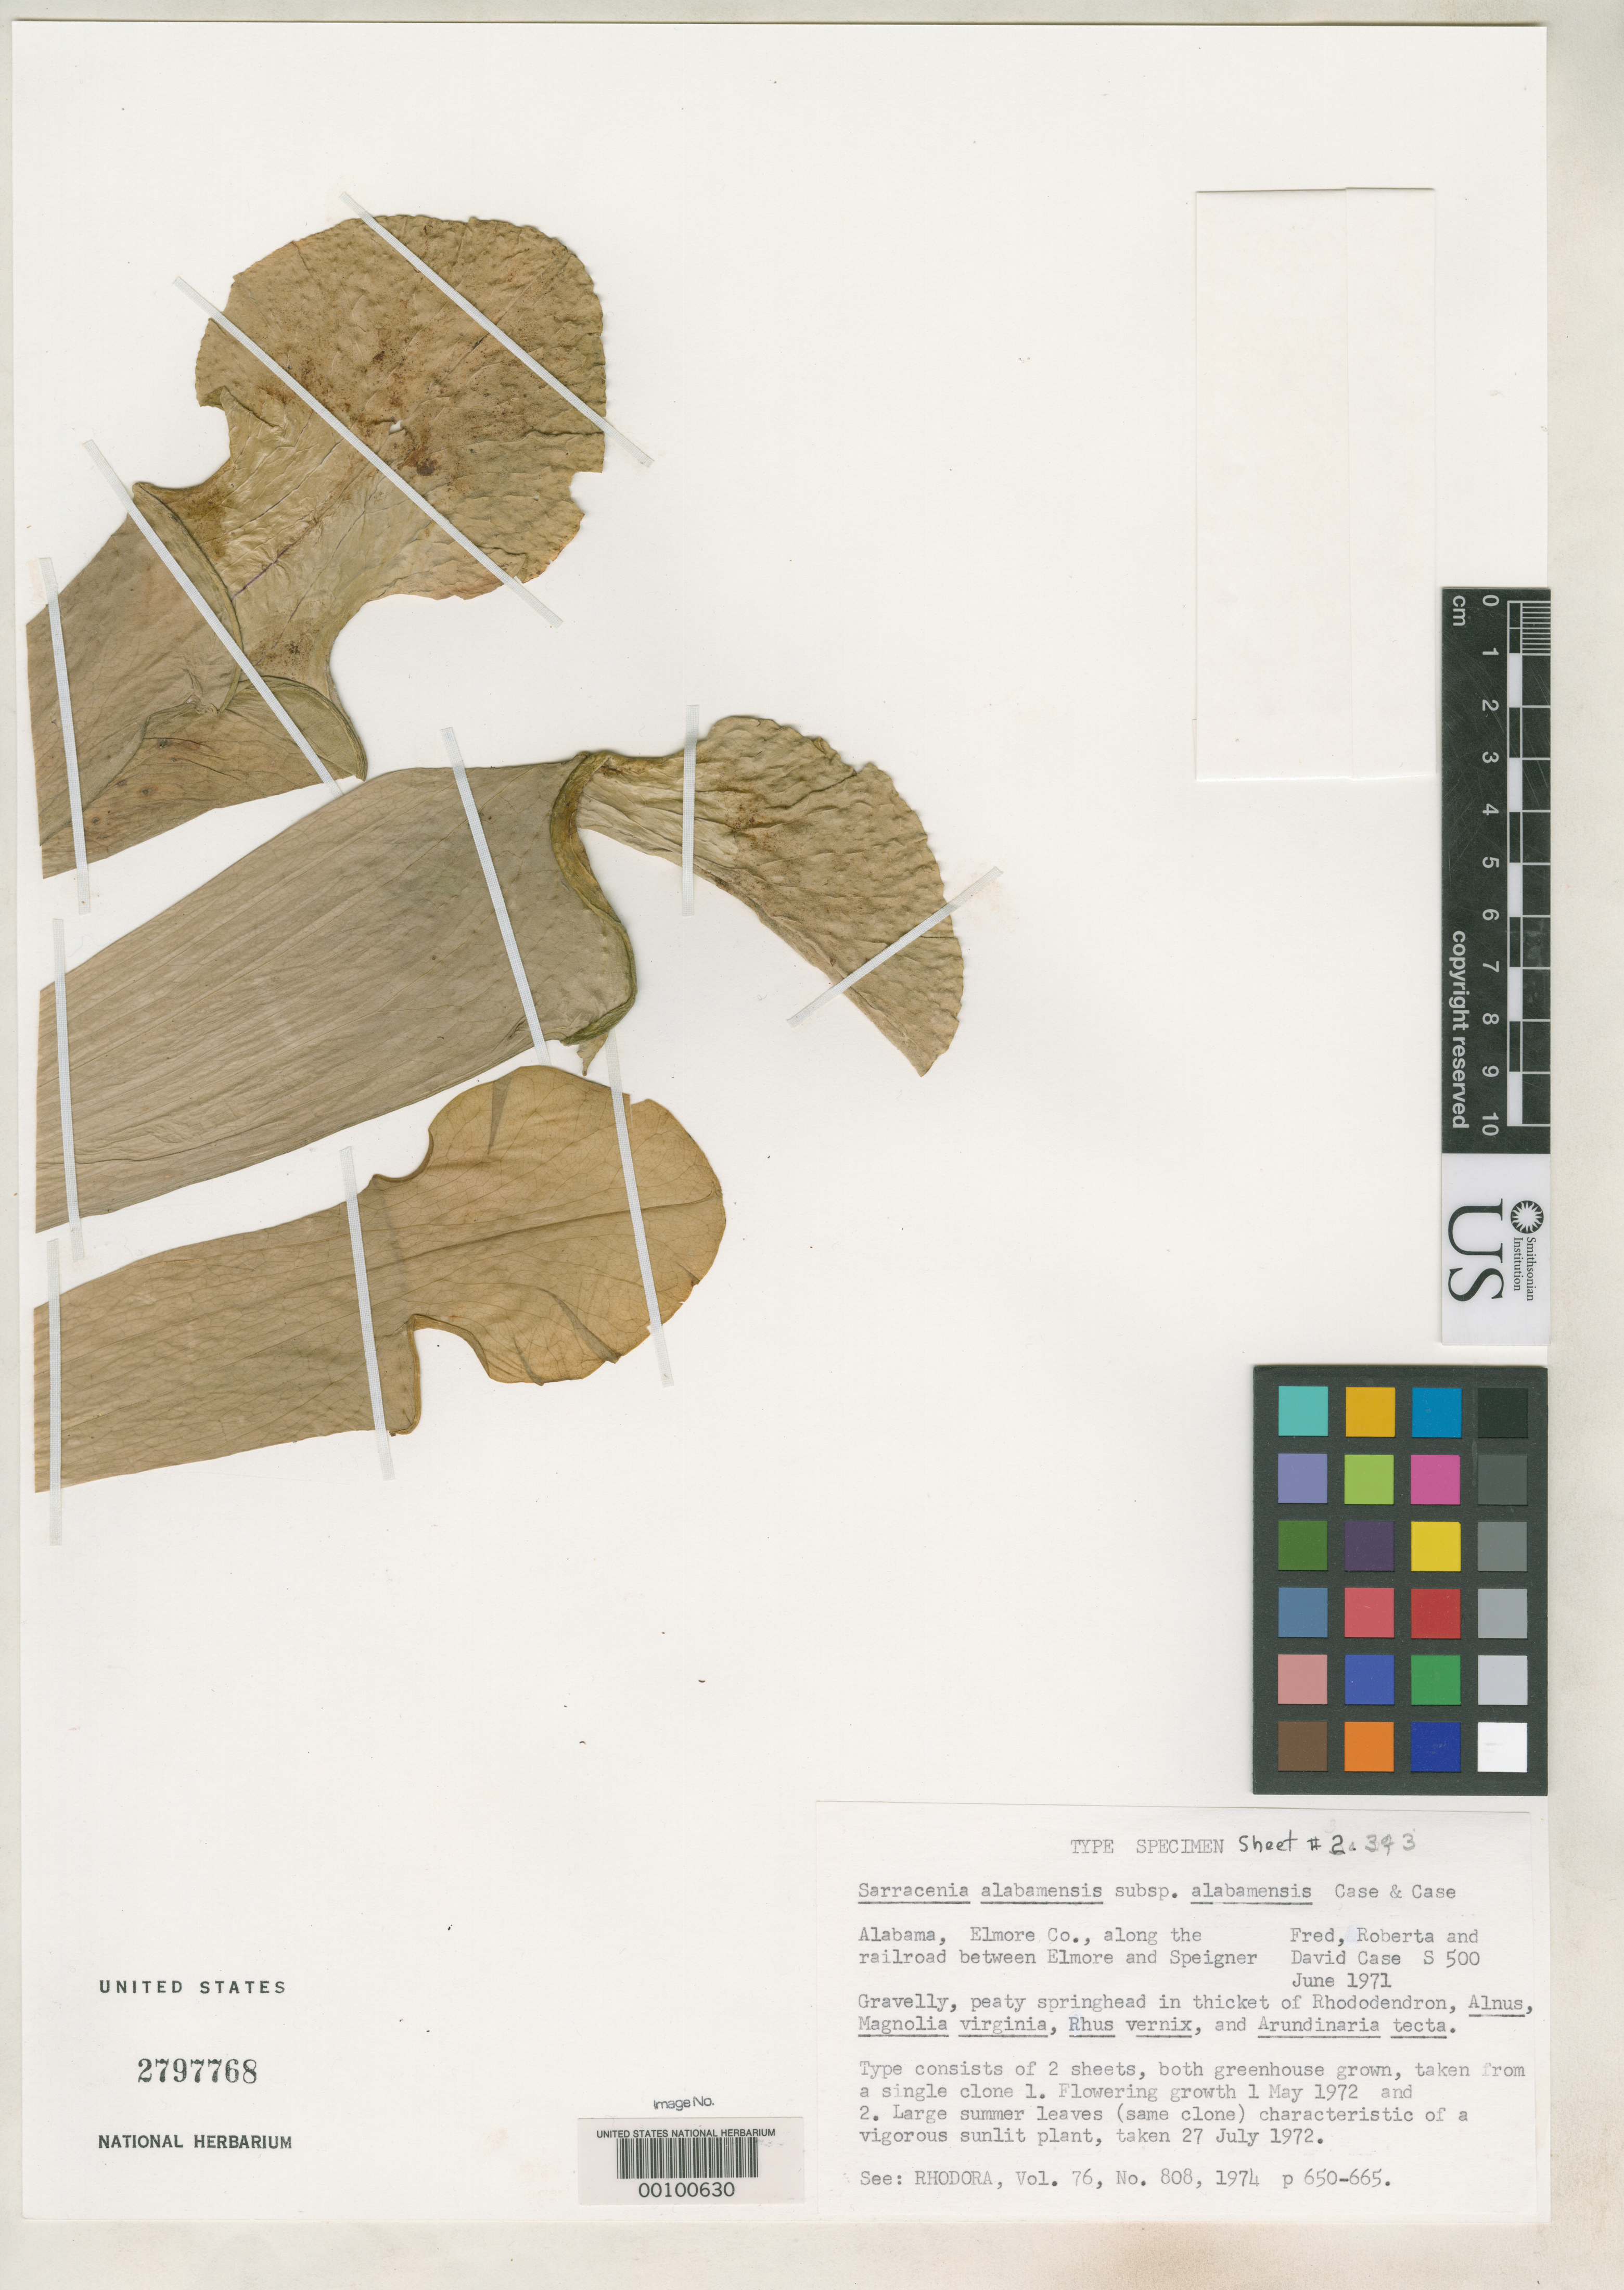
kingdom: Plantae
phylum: Tracheophyta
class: Magnoliopsida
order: Ericales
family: Sarraceniaceae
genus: Sarracenia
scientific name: Sarracenia alabamensis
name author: Case & R. B. Case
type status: Holotype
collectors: F. Case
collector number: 5500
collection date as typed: Jun 1971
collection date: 1971-06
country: United States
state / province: Alabama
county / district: Elmore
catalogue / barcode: US 2797768